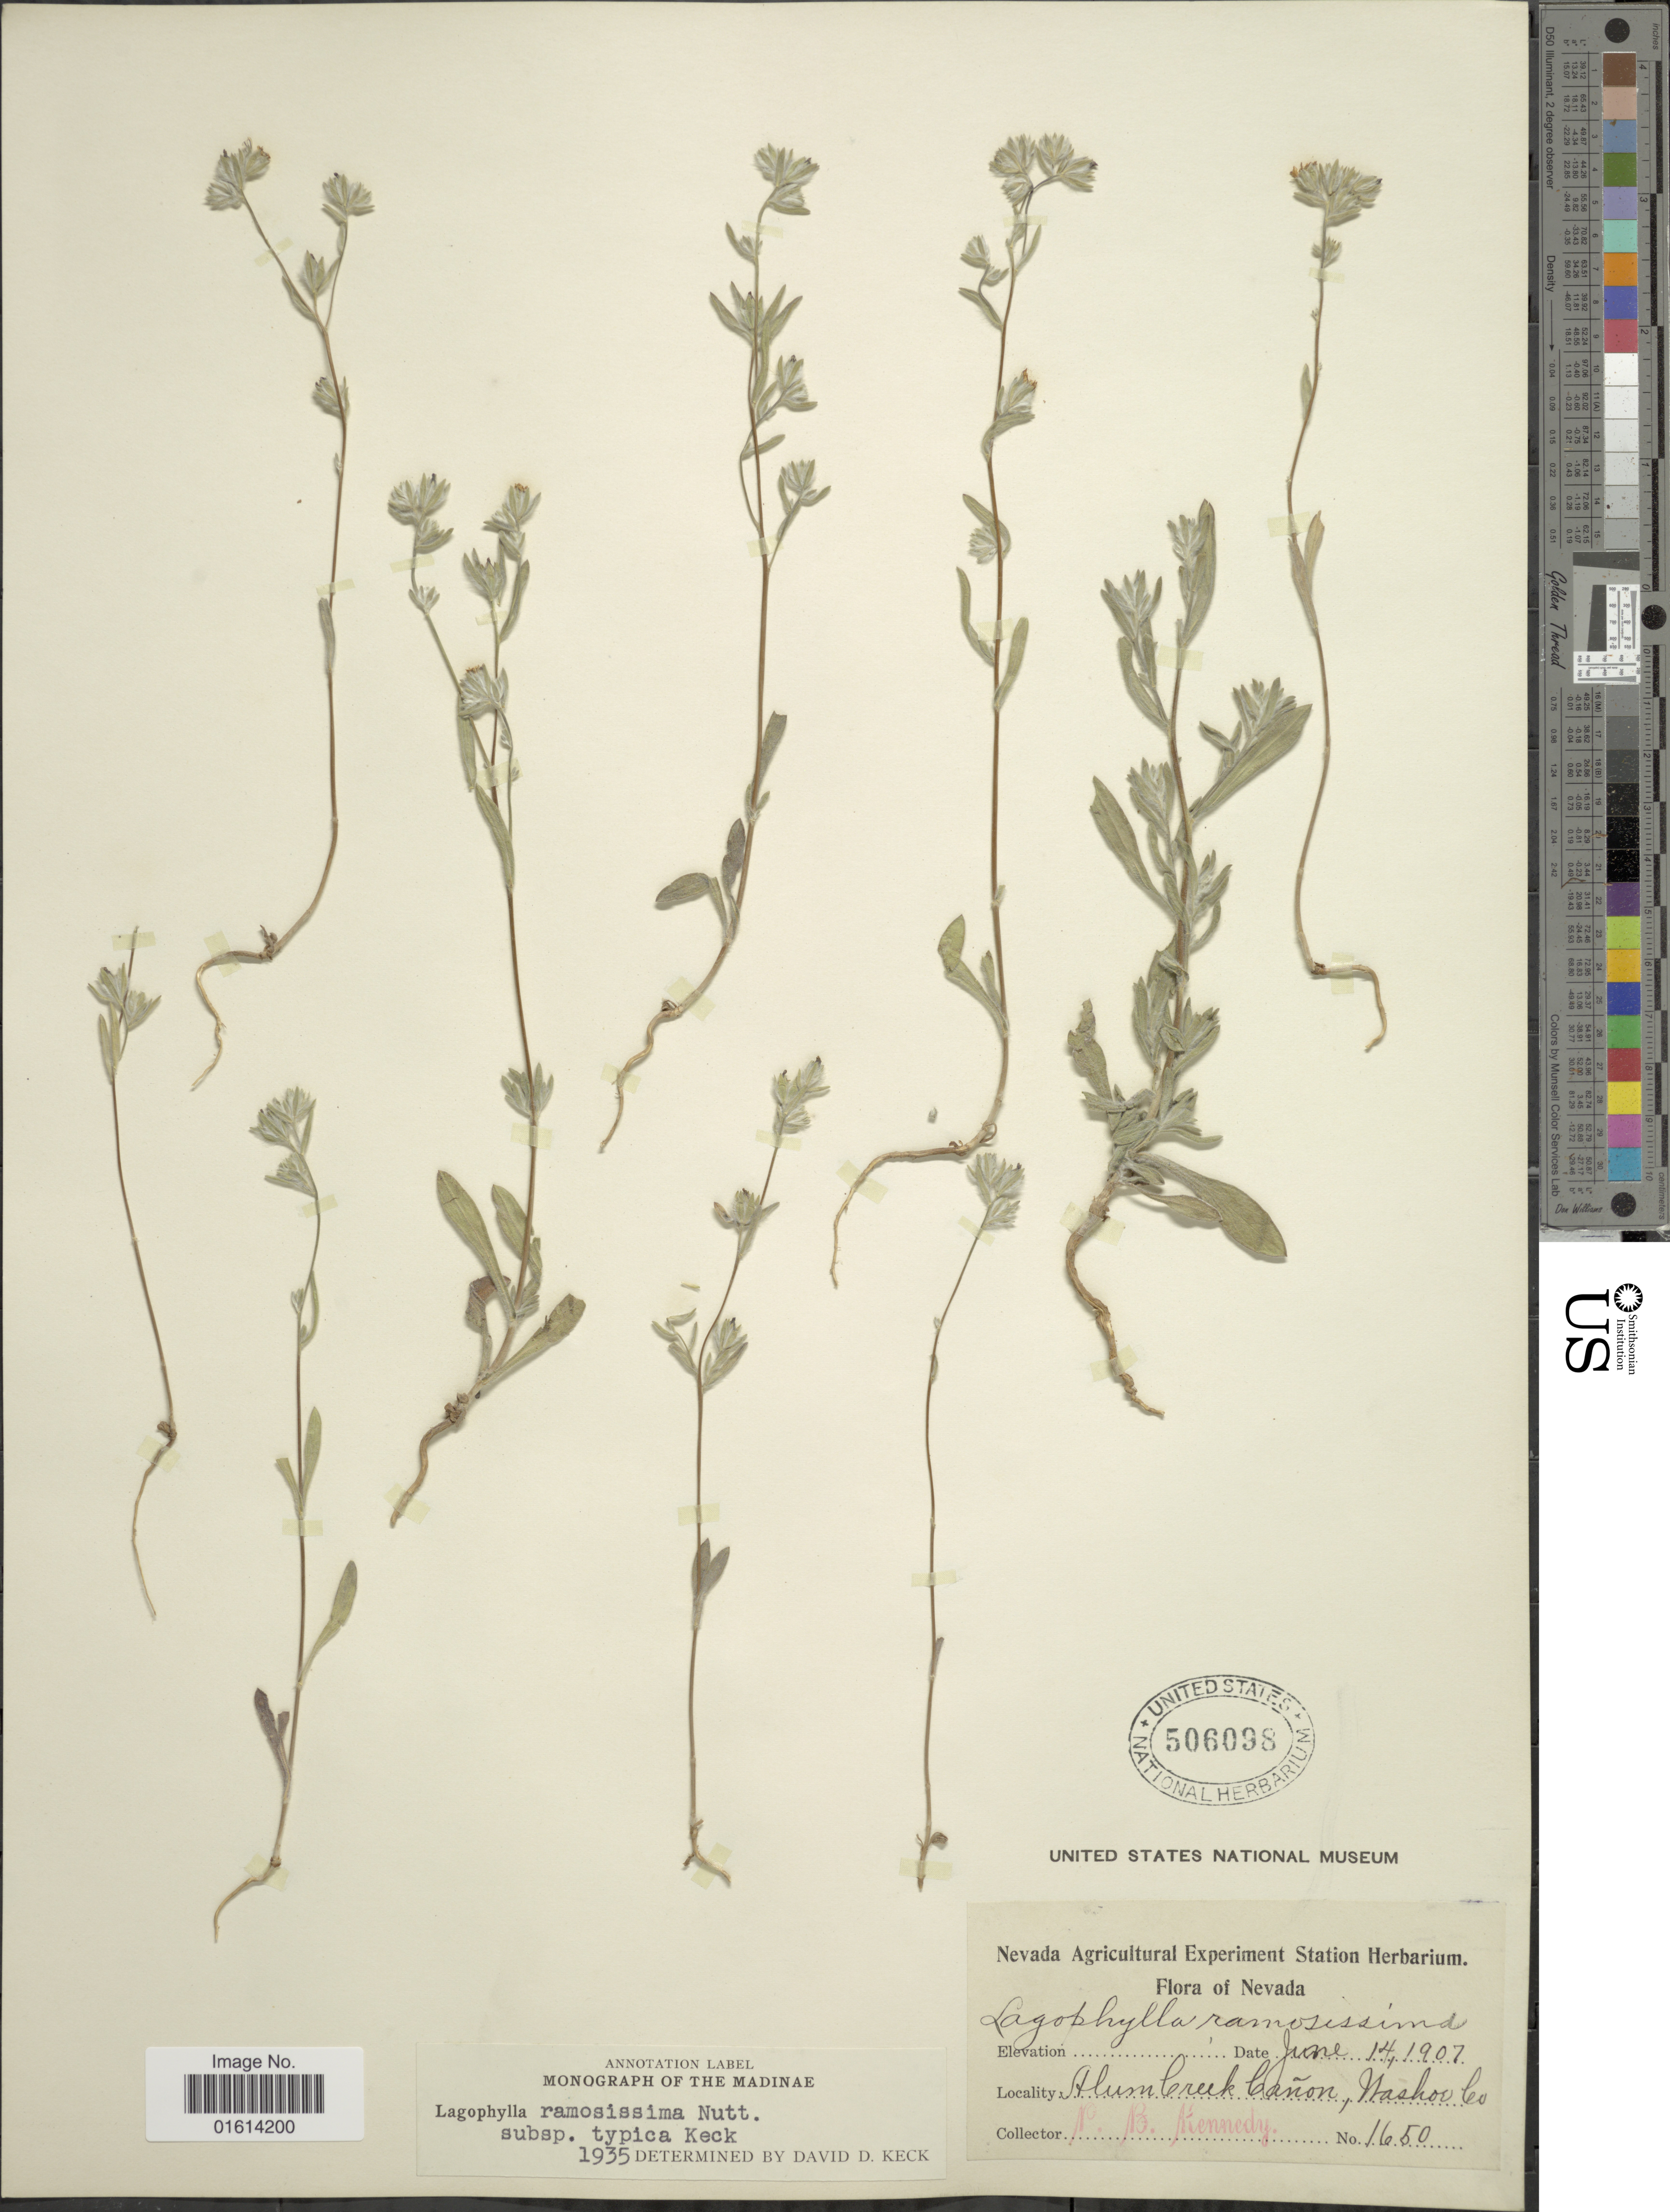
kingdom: Plantae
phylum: Tracheophyta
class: Magnoliopsida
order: Asterales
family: Asteraceae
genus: Lagophylla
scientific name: Lagophylla ramosissima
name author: Nutt.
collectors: P. B. Kennedy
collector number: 1650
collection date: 1907-06-14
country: United States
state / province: Nevada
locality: Alum Creek Canon, Washoe Co.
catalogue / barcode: US 506098